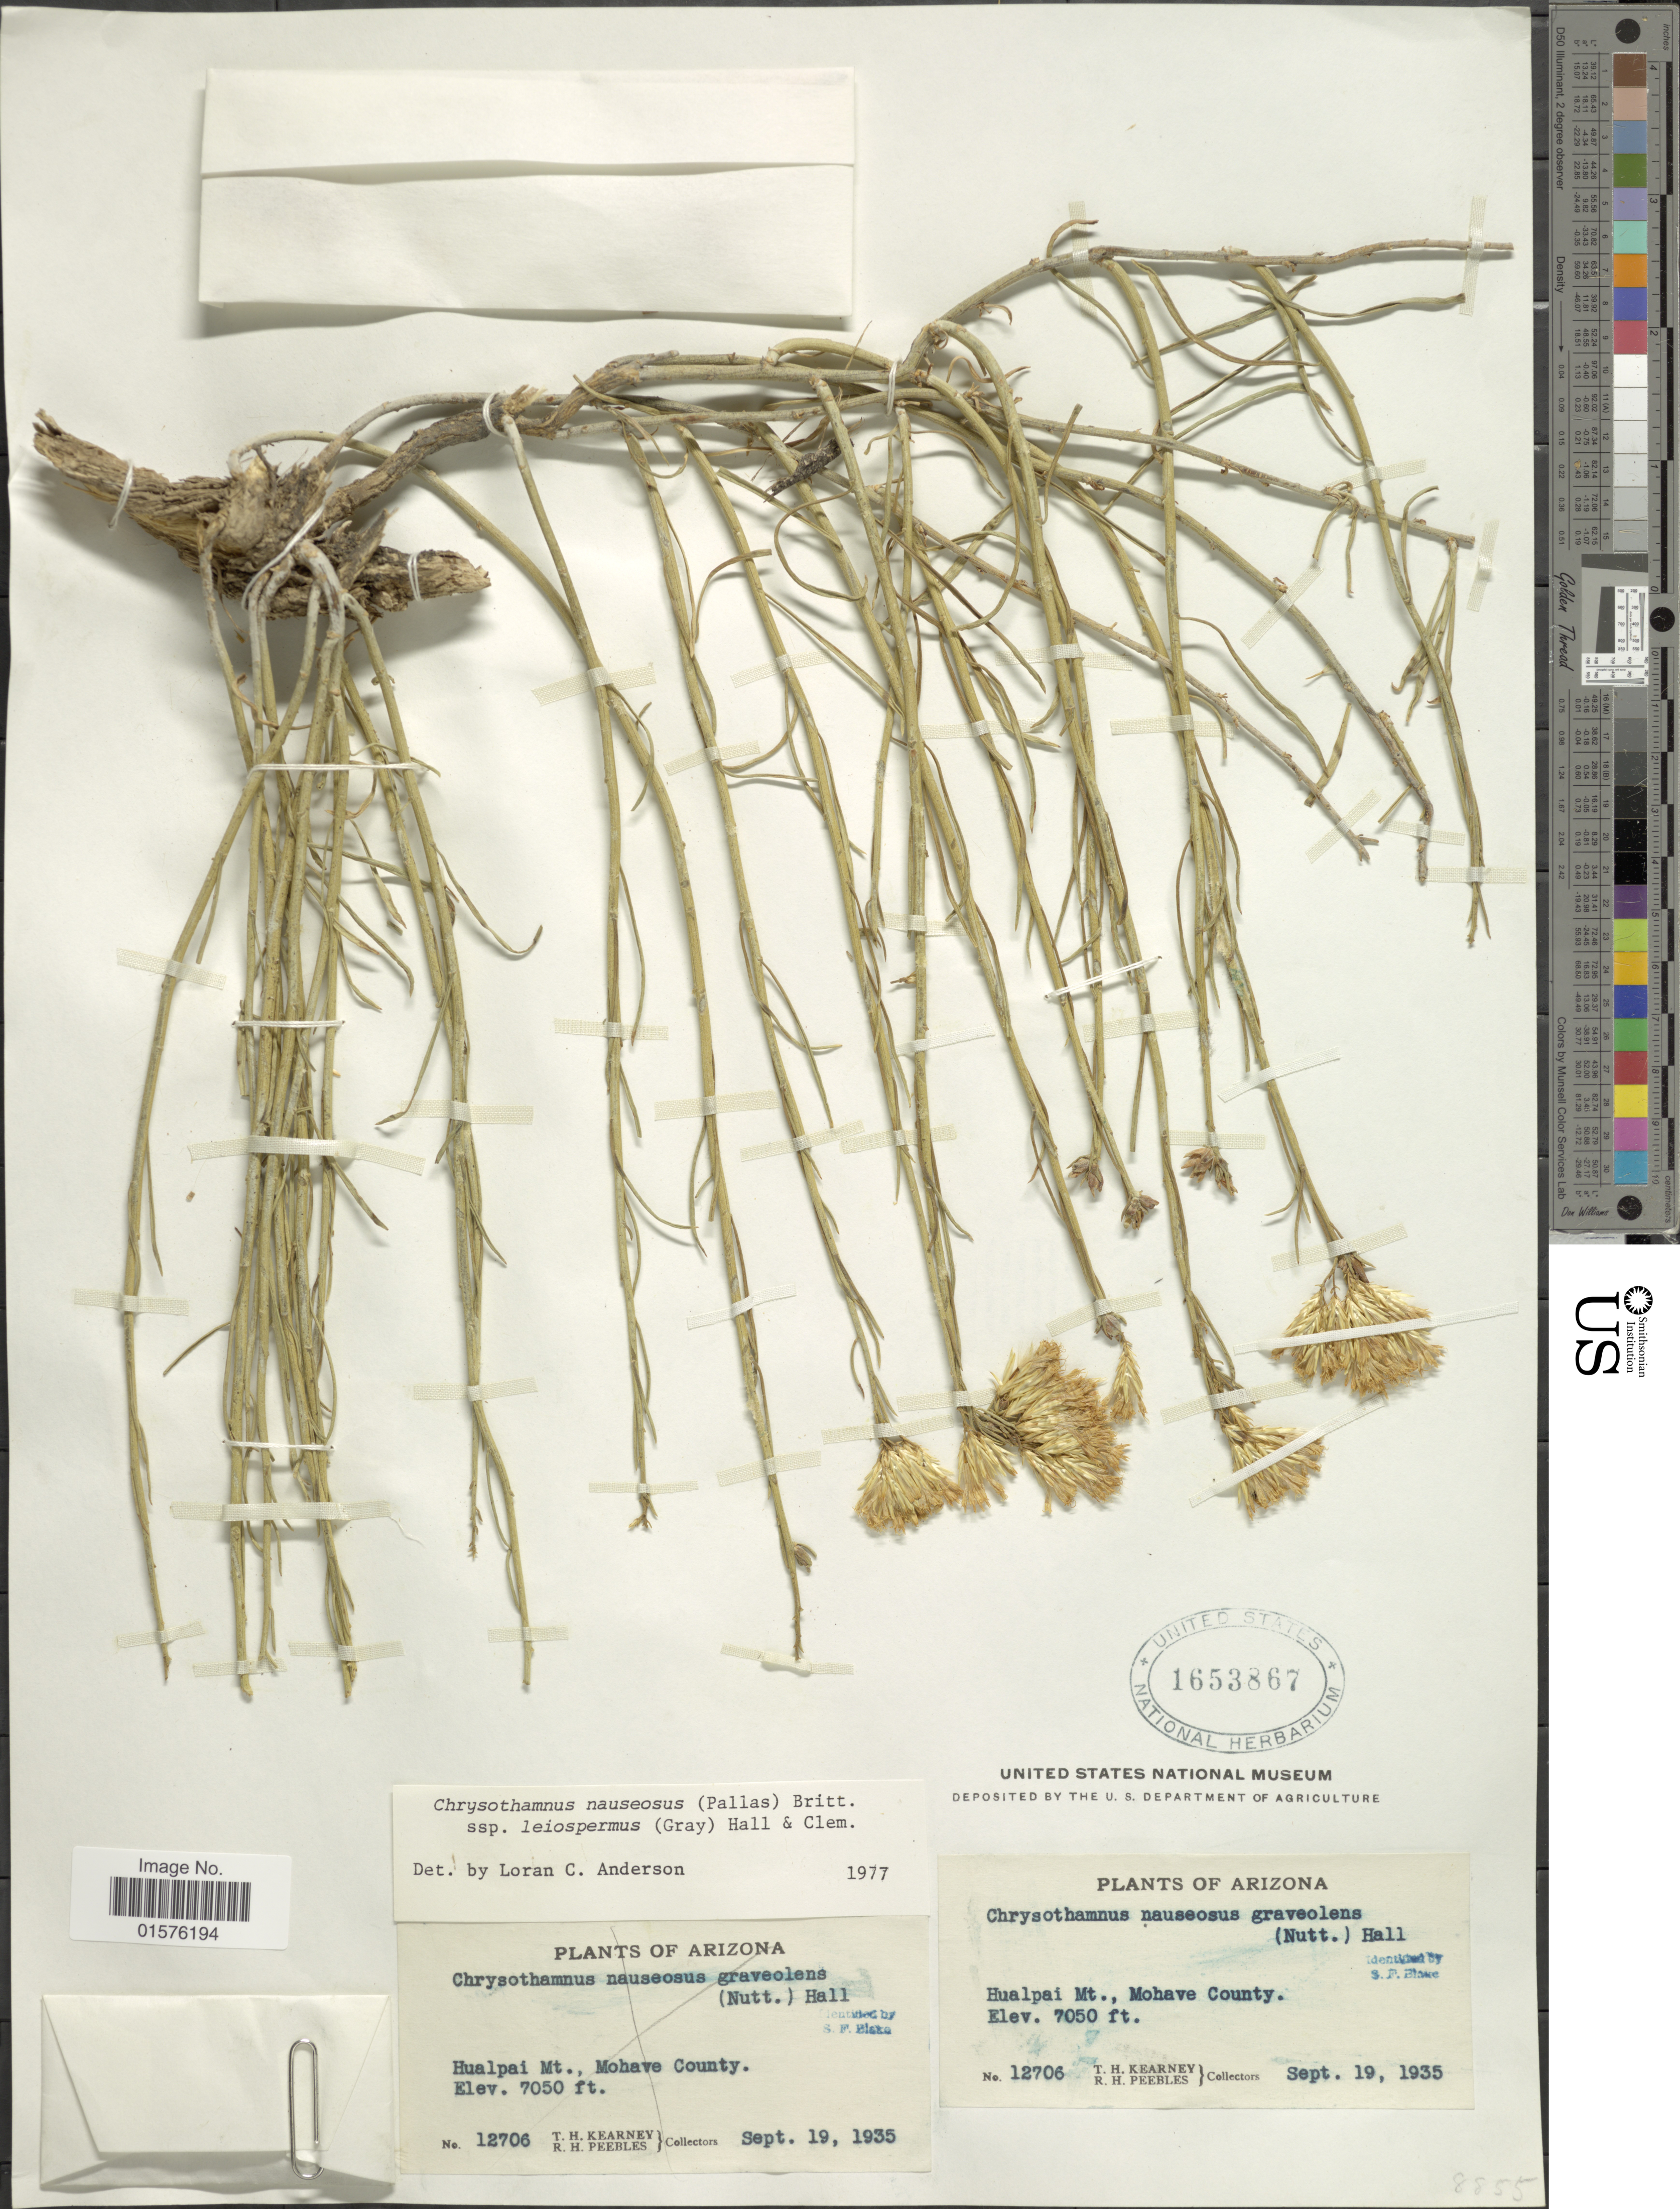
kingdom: Plantae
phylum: Tracheophyta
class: Magnoliopsida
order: Asterales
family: Asteraceae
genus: Ericameria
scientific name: Ericameria nauseosa var. leiosperma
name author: (A. Gray) G.L. Nesom & G.I. Baird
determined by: Urbatsch, Lowell E., Curator (LSU), Louisiana State University (UNITED STATES)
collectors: T. H. Kearney & R. H. Peebles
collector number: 12706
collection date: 1935-09-19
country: United States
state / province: Arizona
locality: Hualpai Mt., Mohave County.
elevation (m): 2149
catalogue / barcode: US 1653867